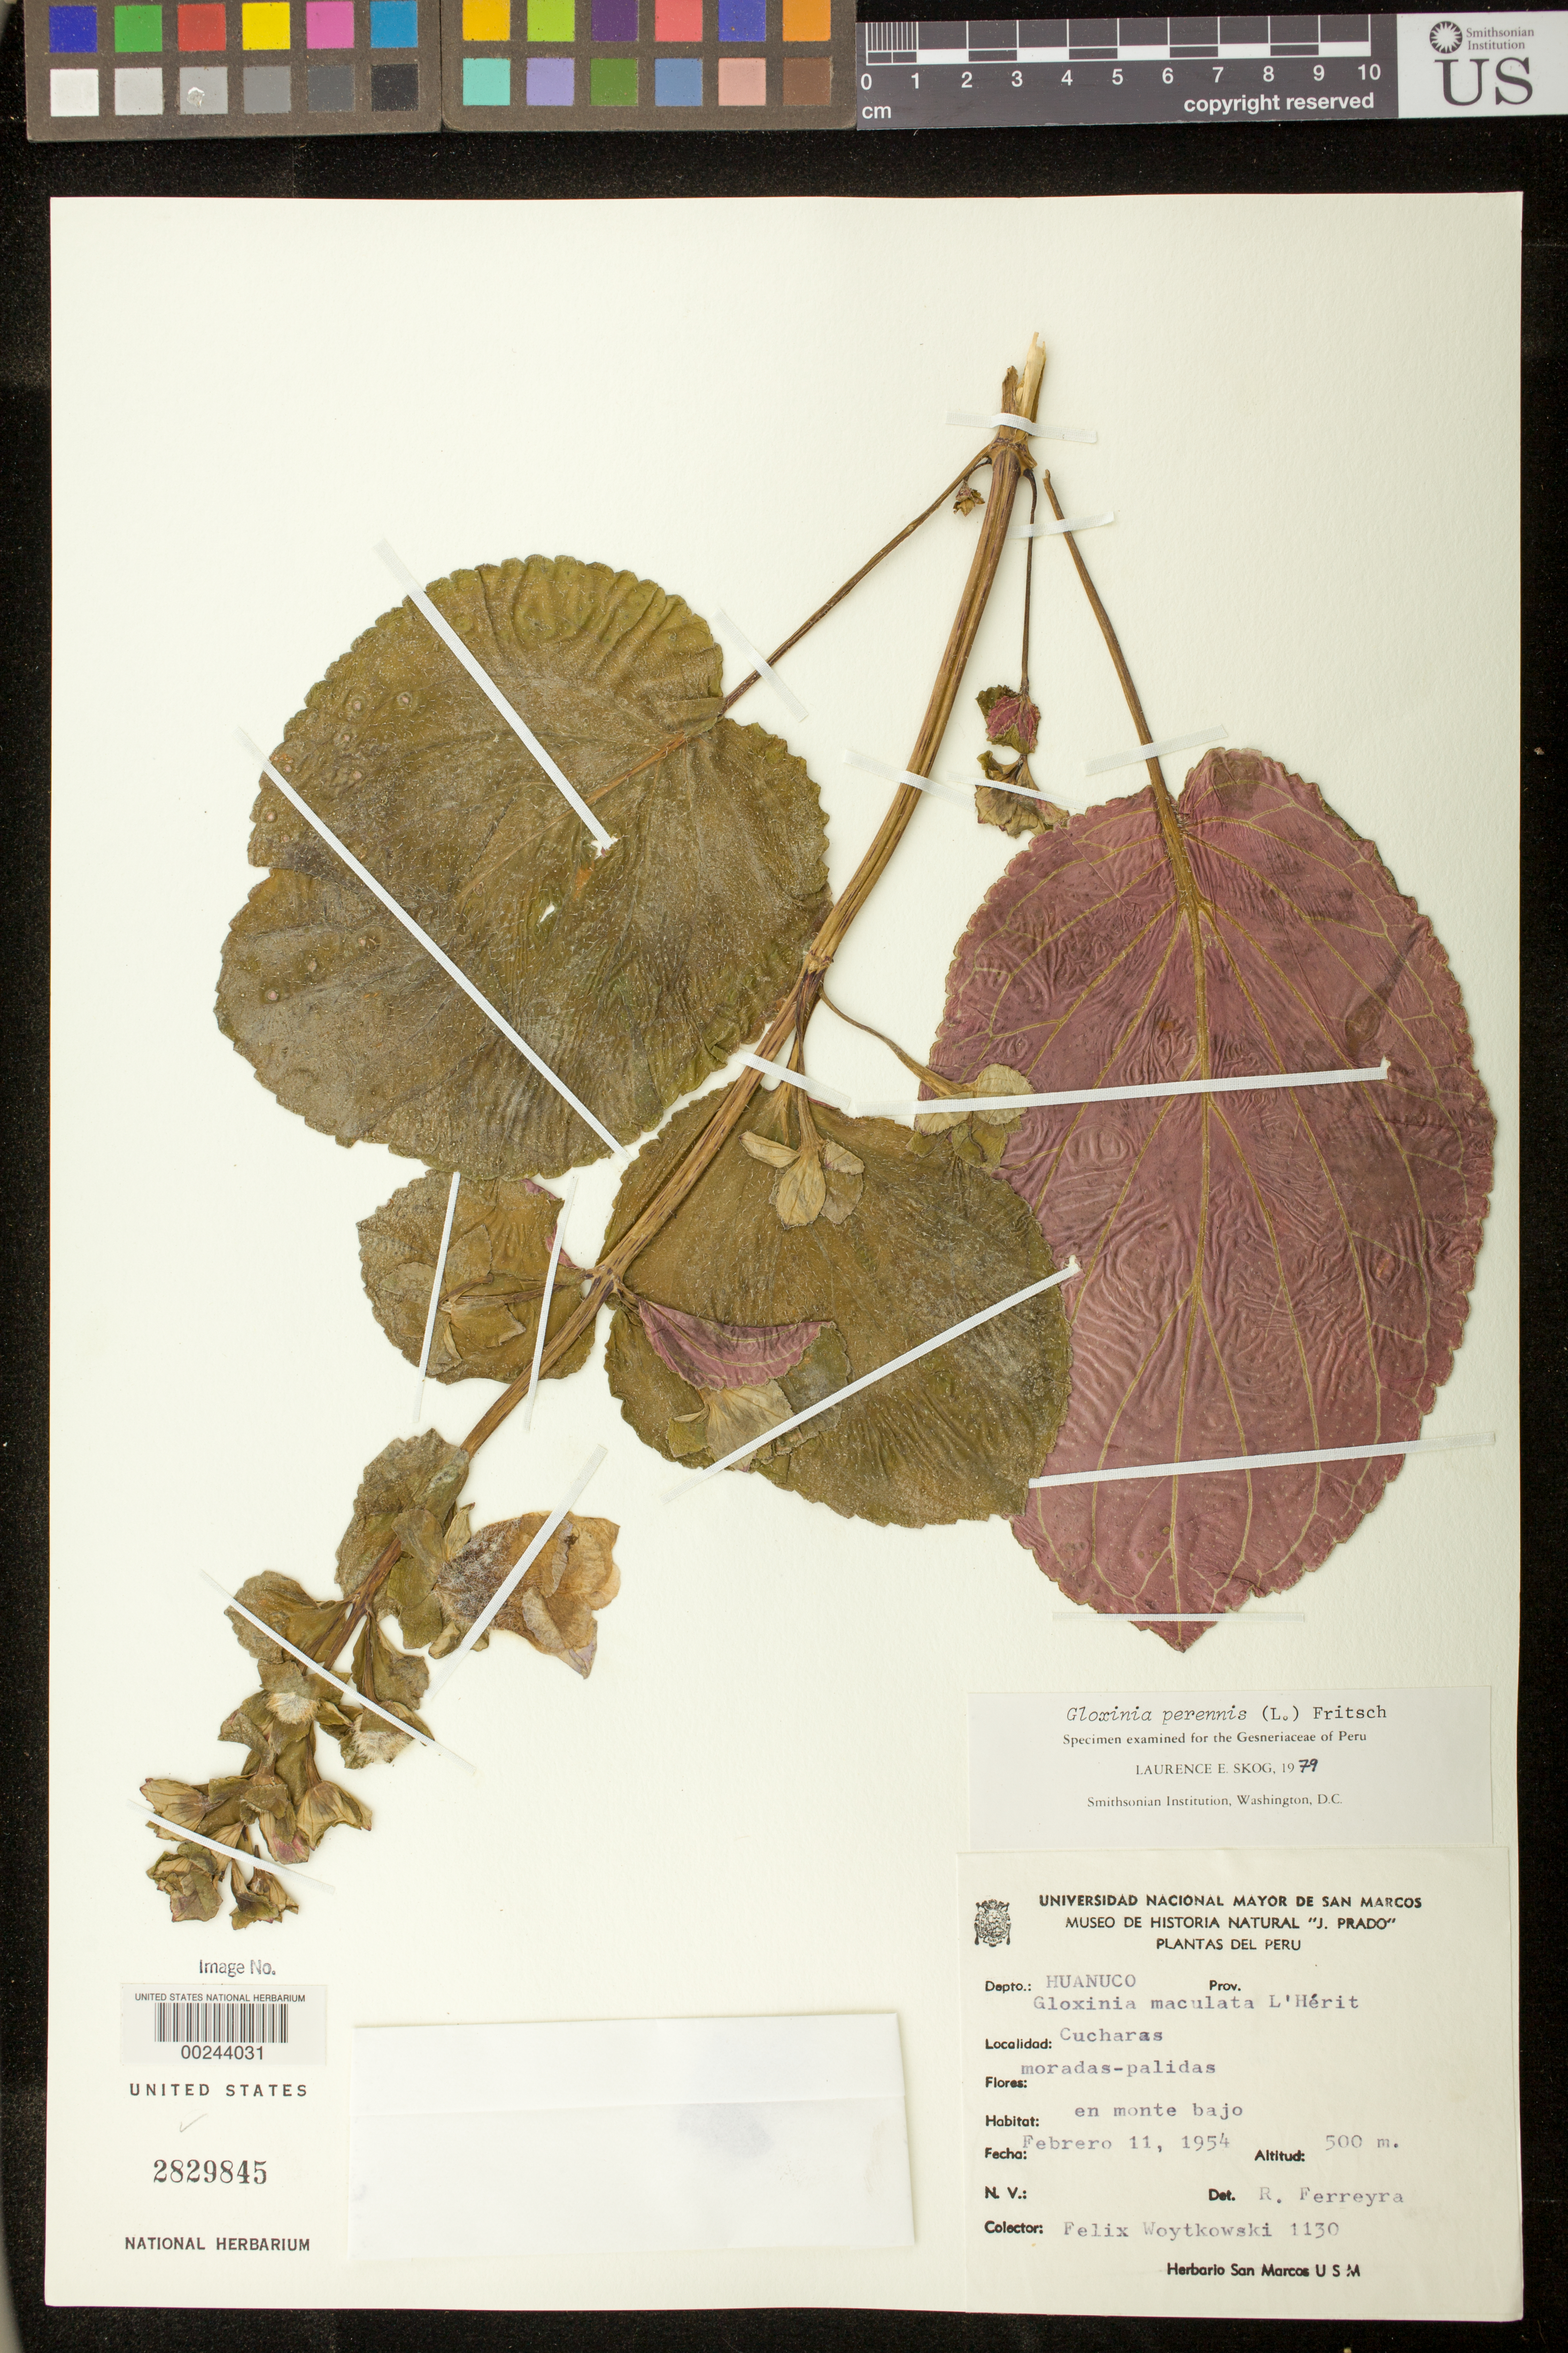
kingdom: Plantae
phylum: Tracheophyta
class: Magnoliopsida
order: Lamiales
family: Gesneriaceae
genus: Gloxinia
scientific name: Gloxinia perennis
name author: (L.) Fritsch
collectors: F. Woytkowski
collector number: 1130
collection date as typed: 11 Feb 1954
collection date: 1954-02-11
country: Peru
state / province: Huánuco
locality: Cucharas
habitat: In low forest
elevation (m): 500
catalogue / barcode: US 2829845